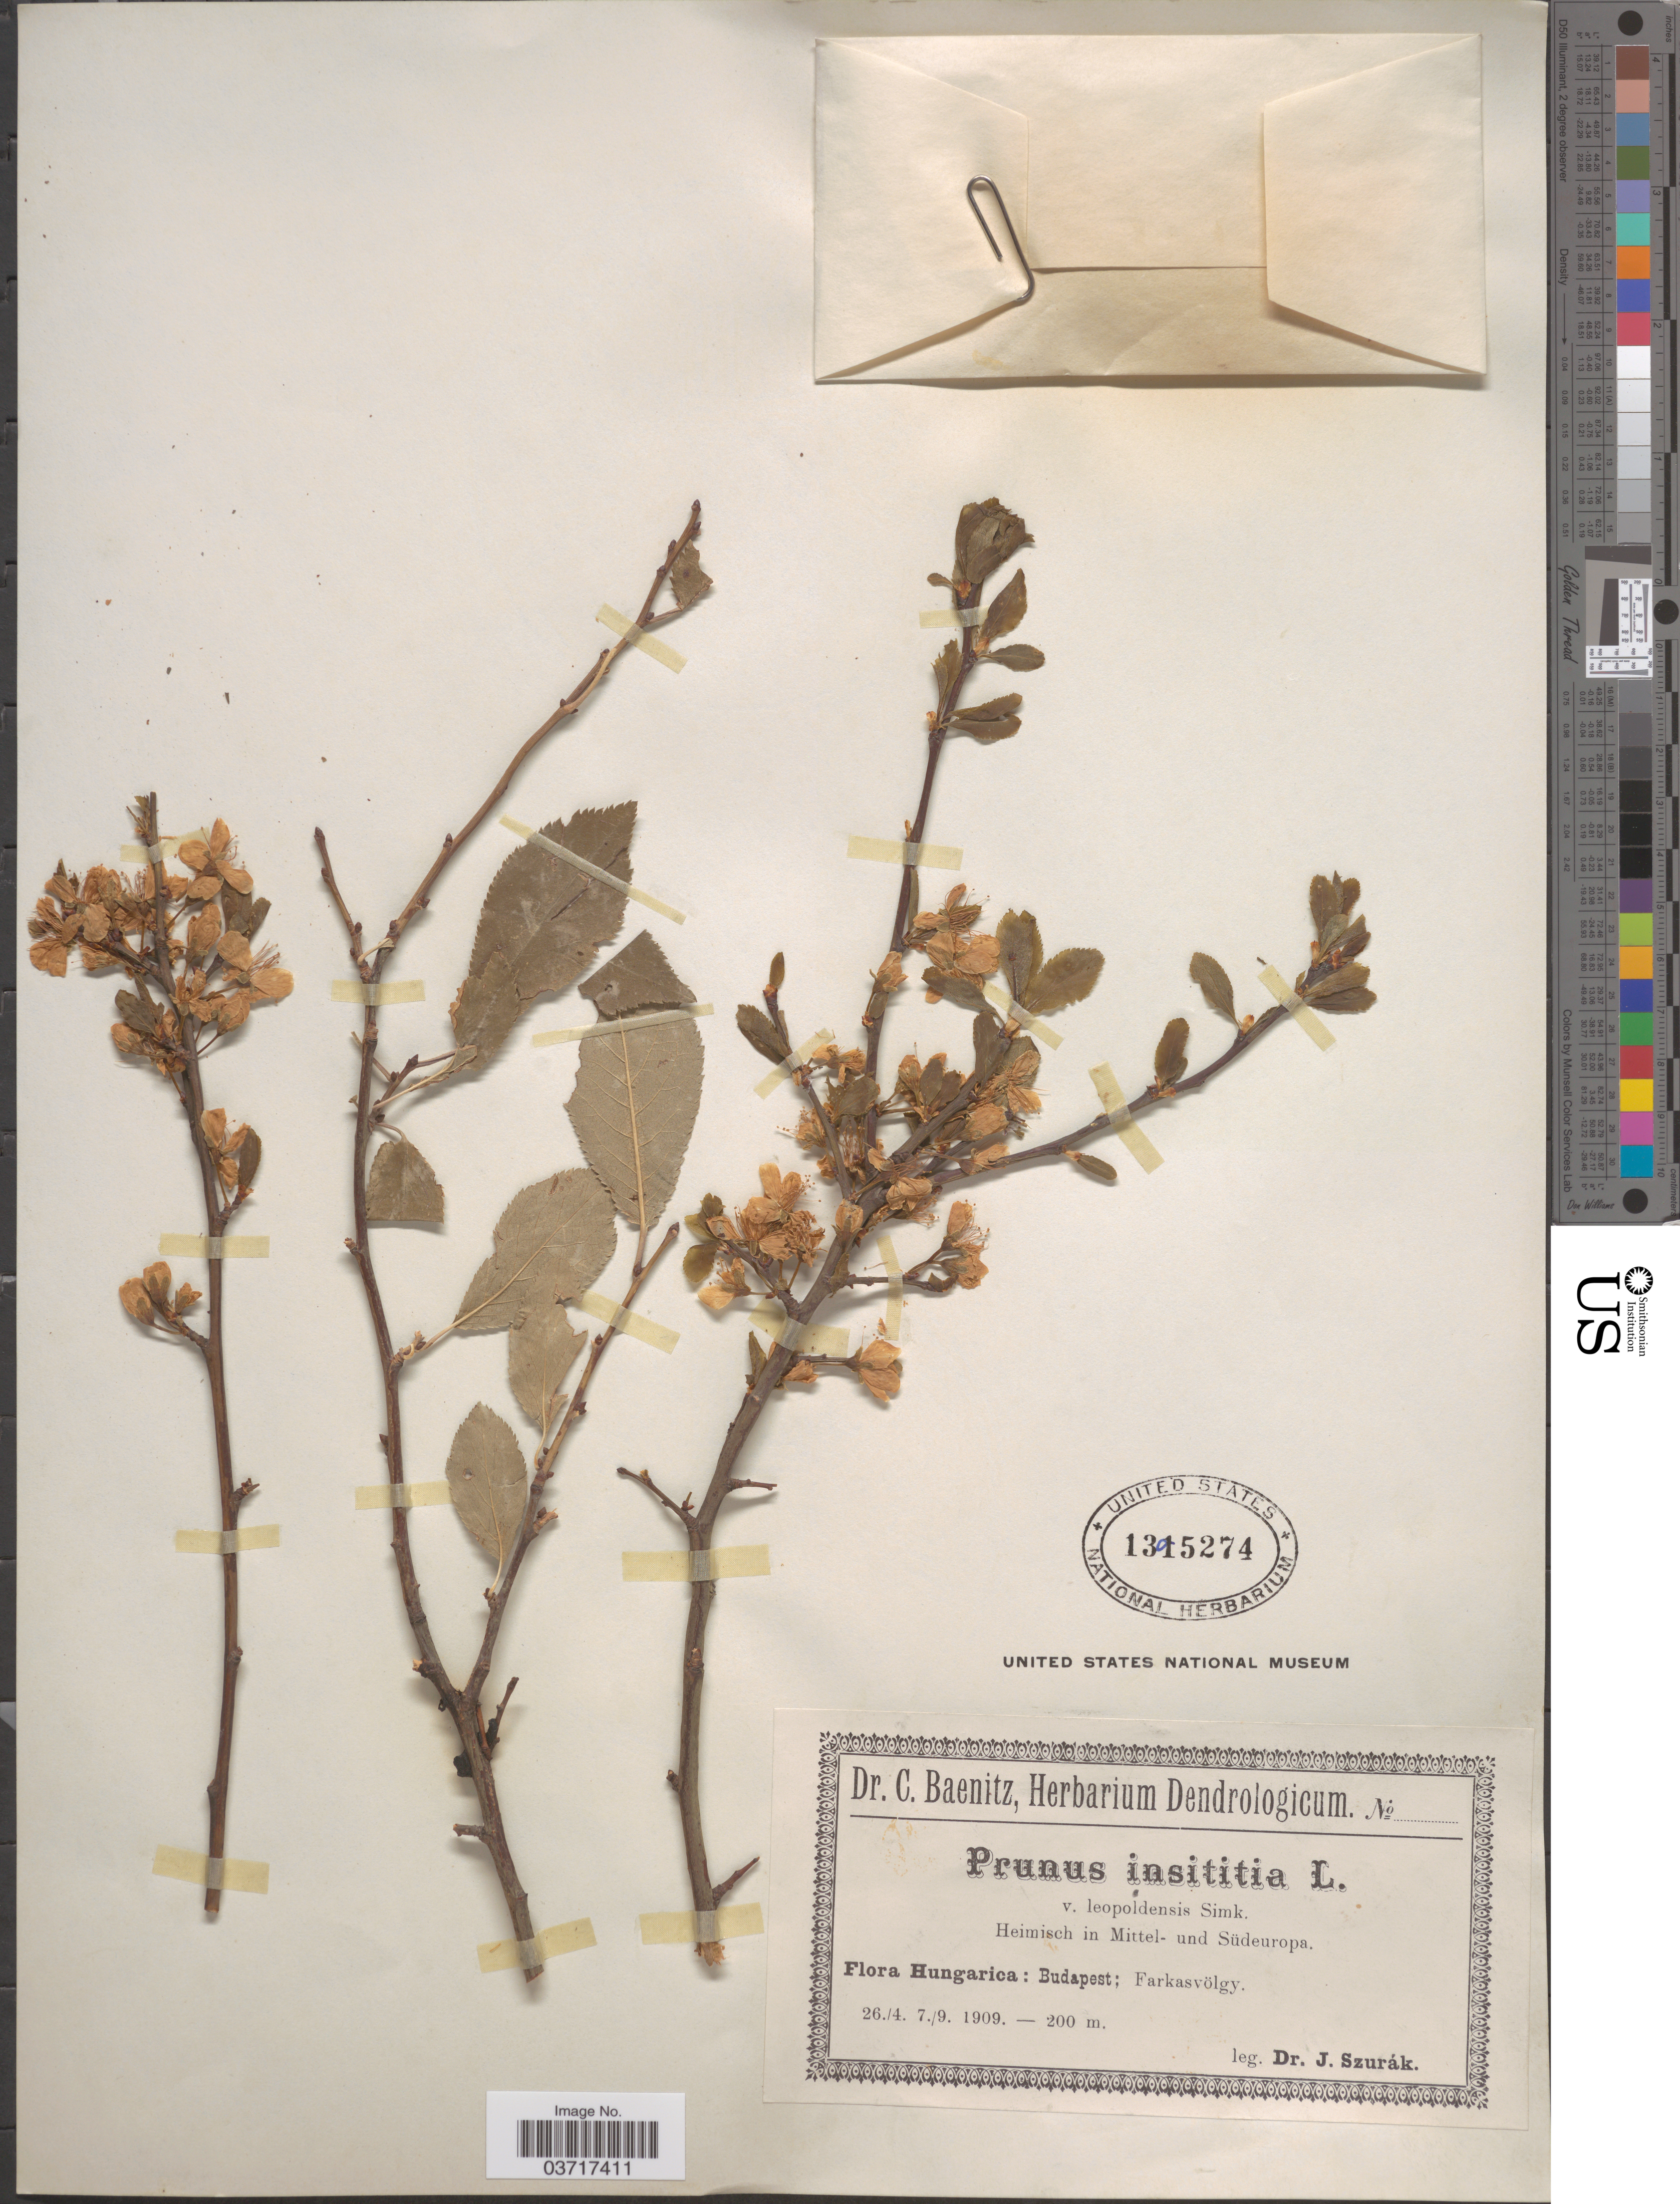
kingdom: Plantae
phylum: Tracheophyta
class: Magnoliopsida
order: Rosales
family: Rosaceae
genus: Prunus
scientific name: Prunus insititia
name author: L.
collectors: J. Szurak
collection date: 1909-04-26/1909-09-07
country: Hungary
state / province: Budapest, Capital District of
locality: Hungarica: Budapest; Farkasvölgy.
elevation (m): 200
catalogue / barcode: US 1395274